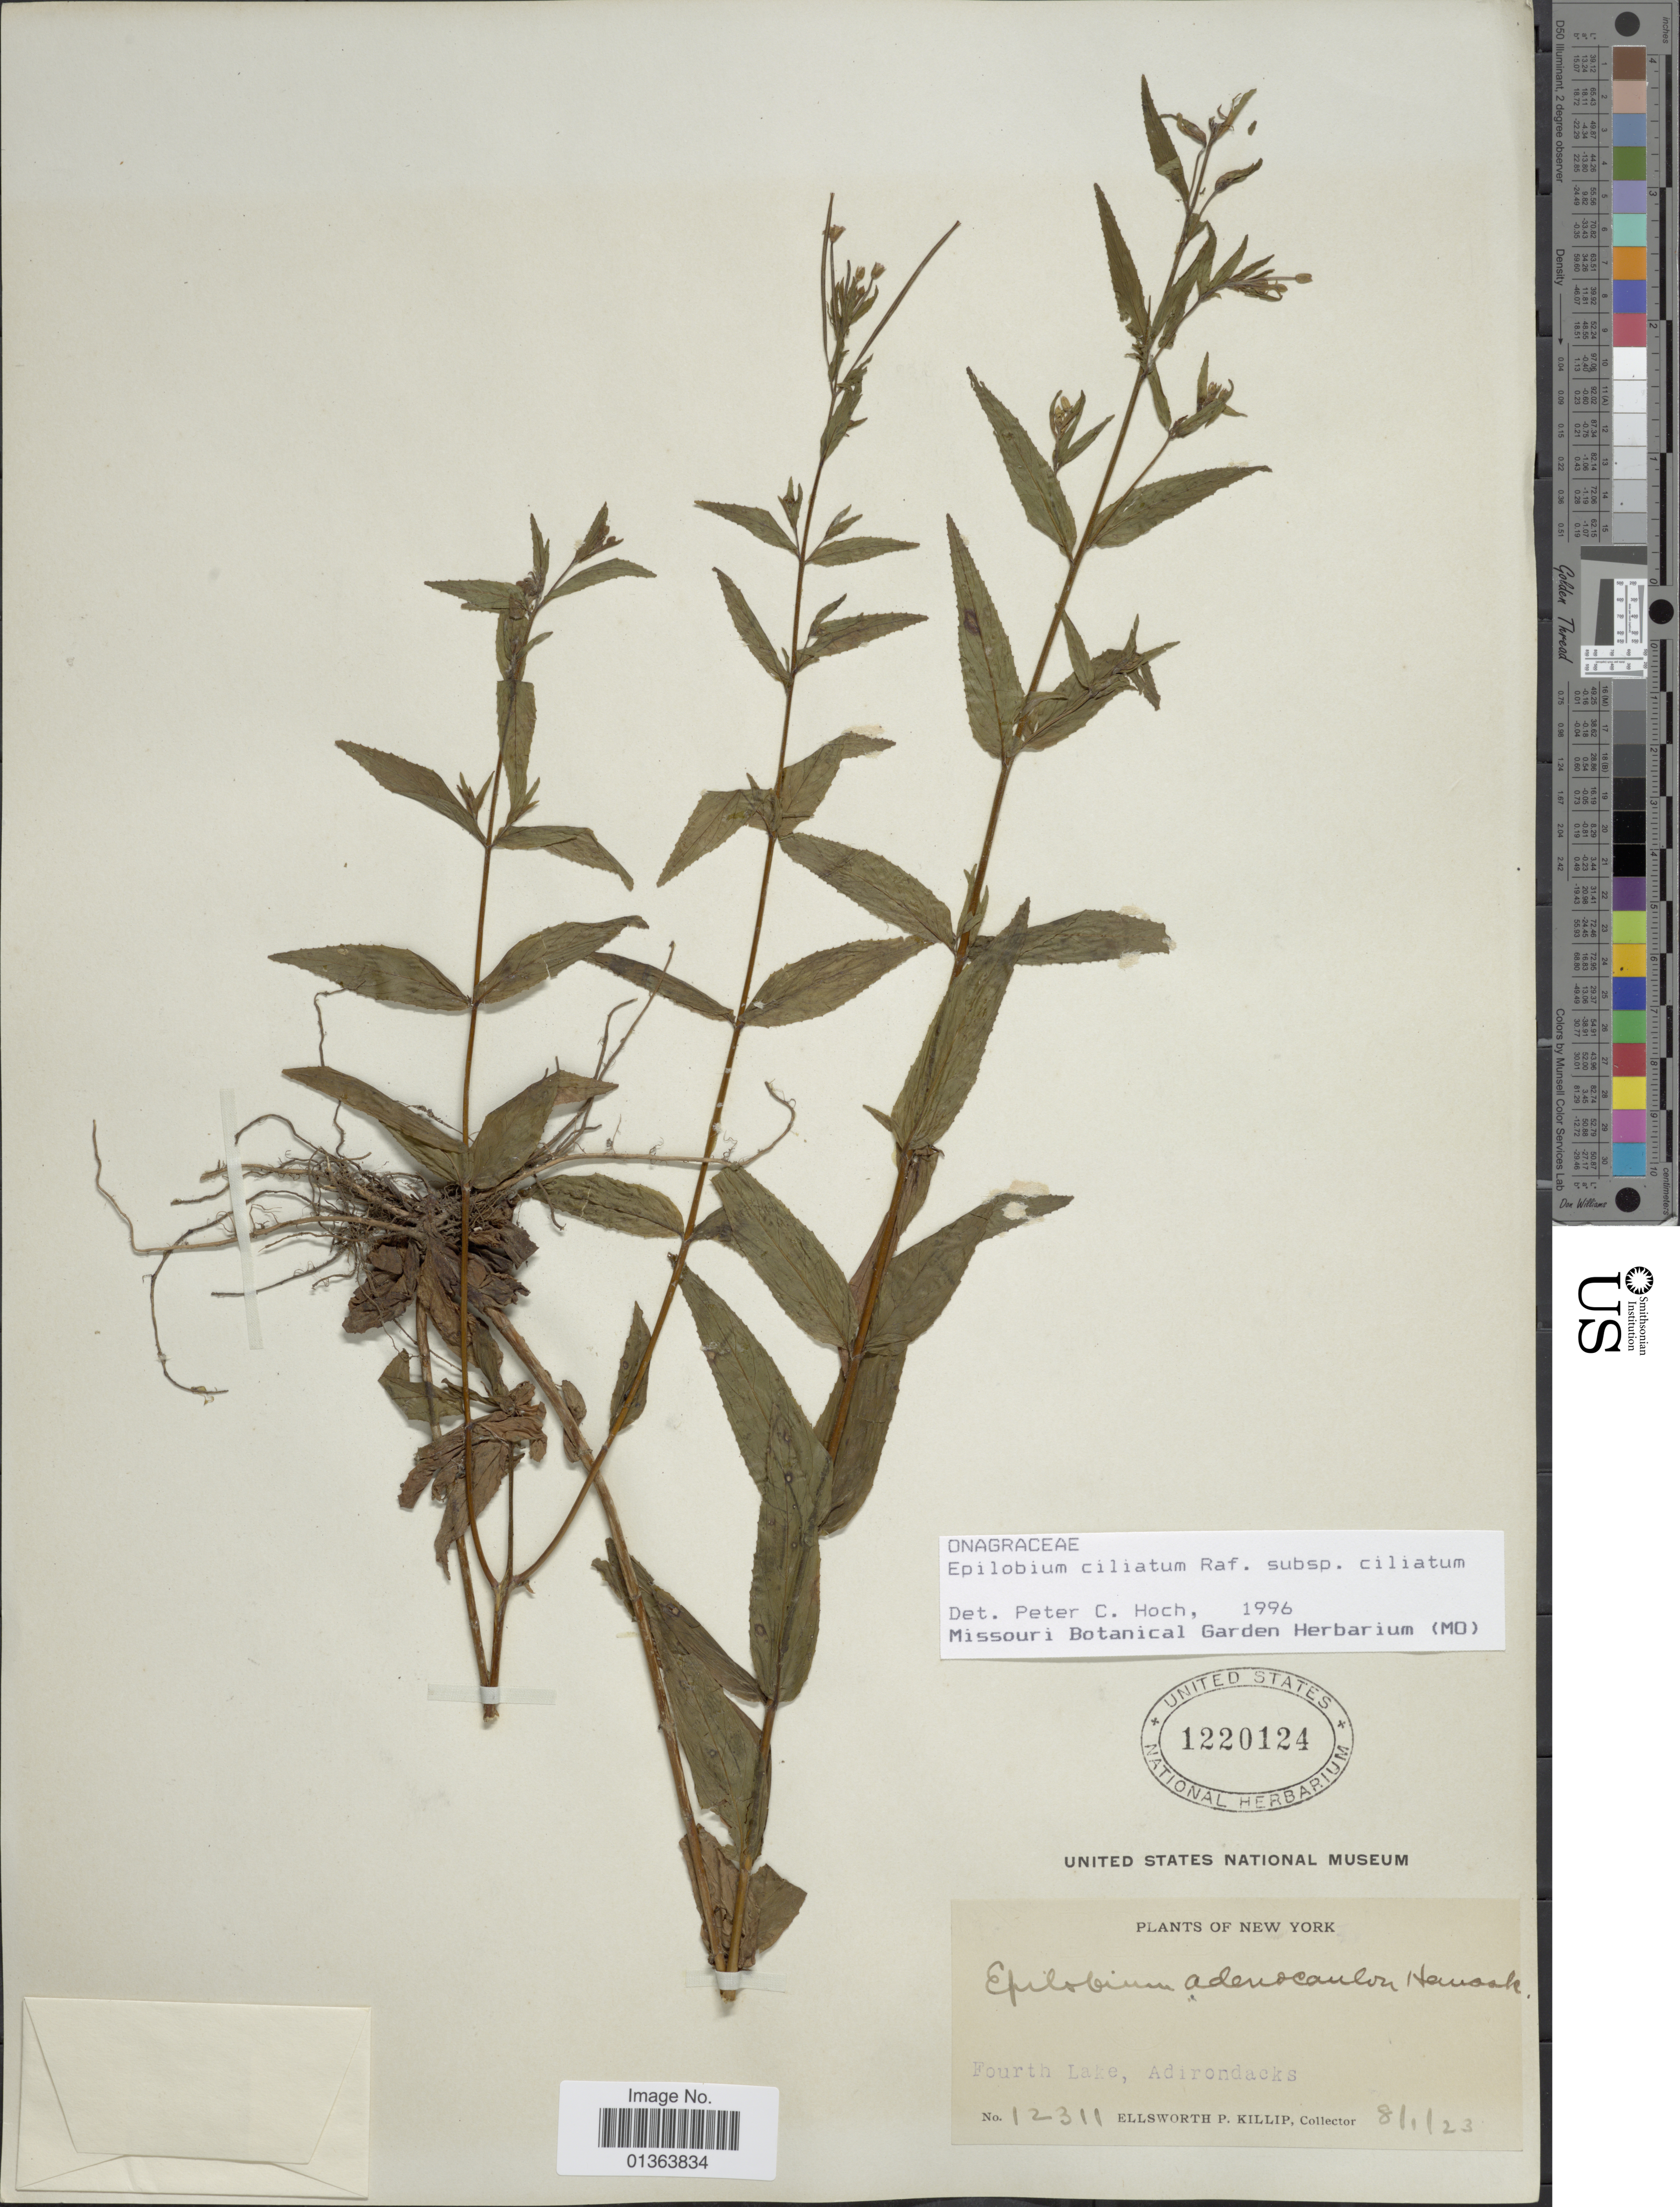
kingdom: Plantae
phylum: Tracheophyta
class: Magnoliopsida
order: Myrtales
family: Onagraceae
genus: Epilobium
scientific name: Epilobium ciliatum subsp. ciliatum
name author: Raf.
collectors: E. P. Killip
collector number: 12311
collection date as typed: Transcribed d/m/y: 8/1/23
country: United States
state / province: New York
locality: Fourth Lake, Adirondacks.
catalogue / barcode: US 1220124